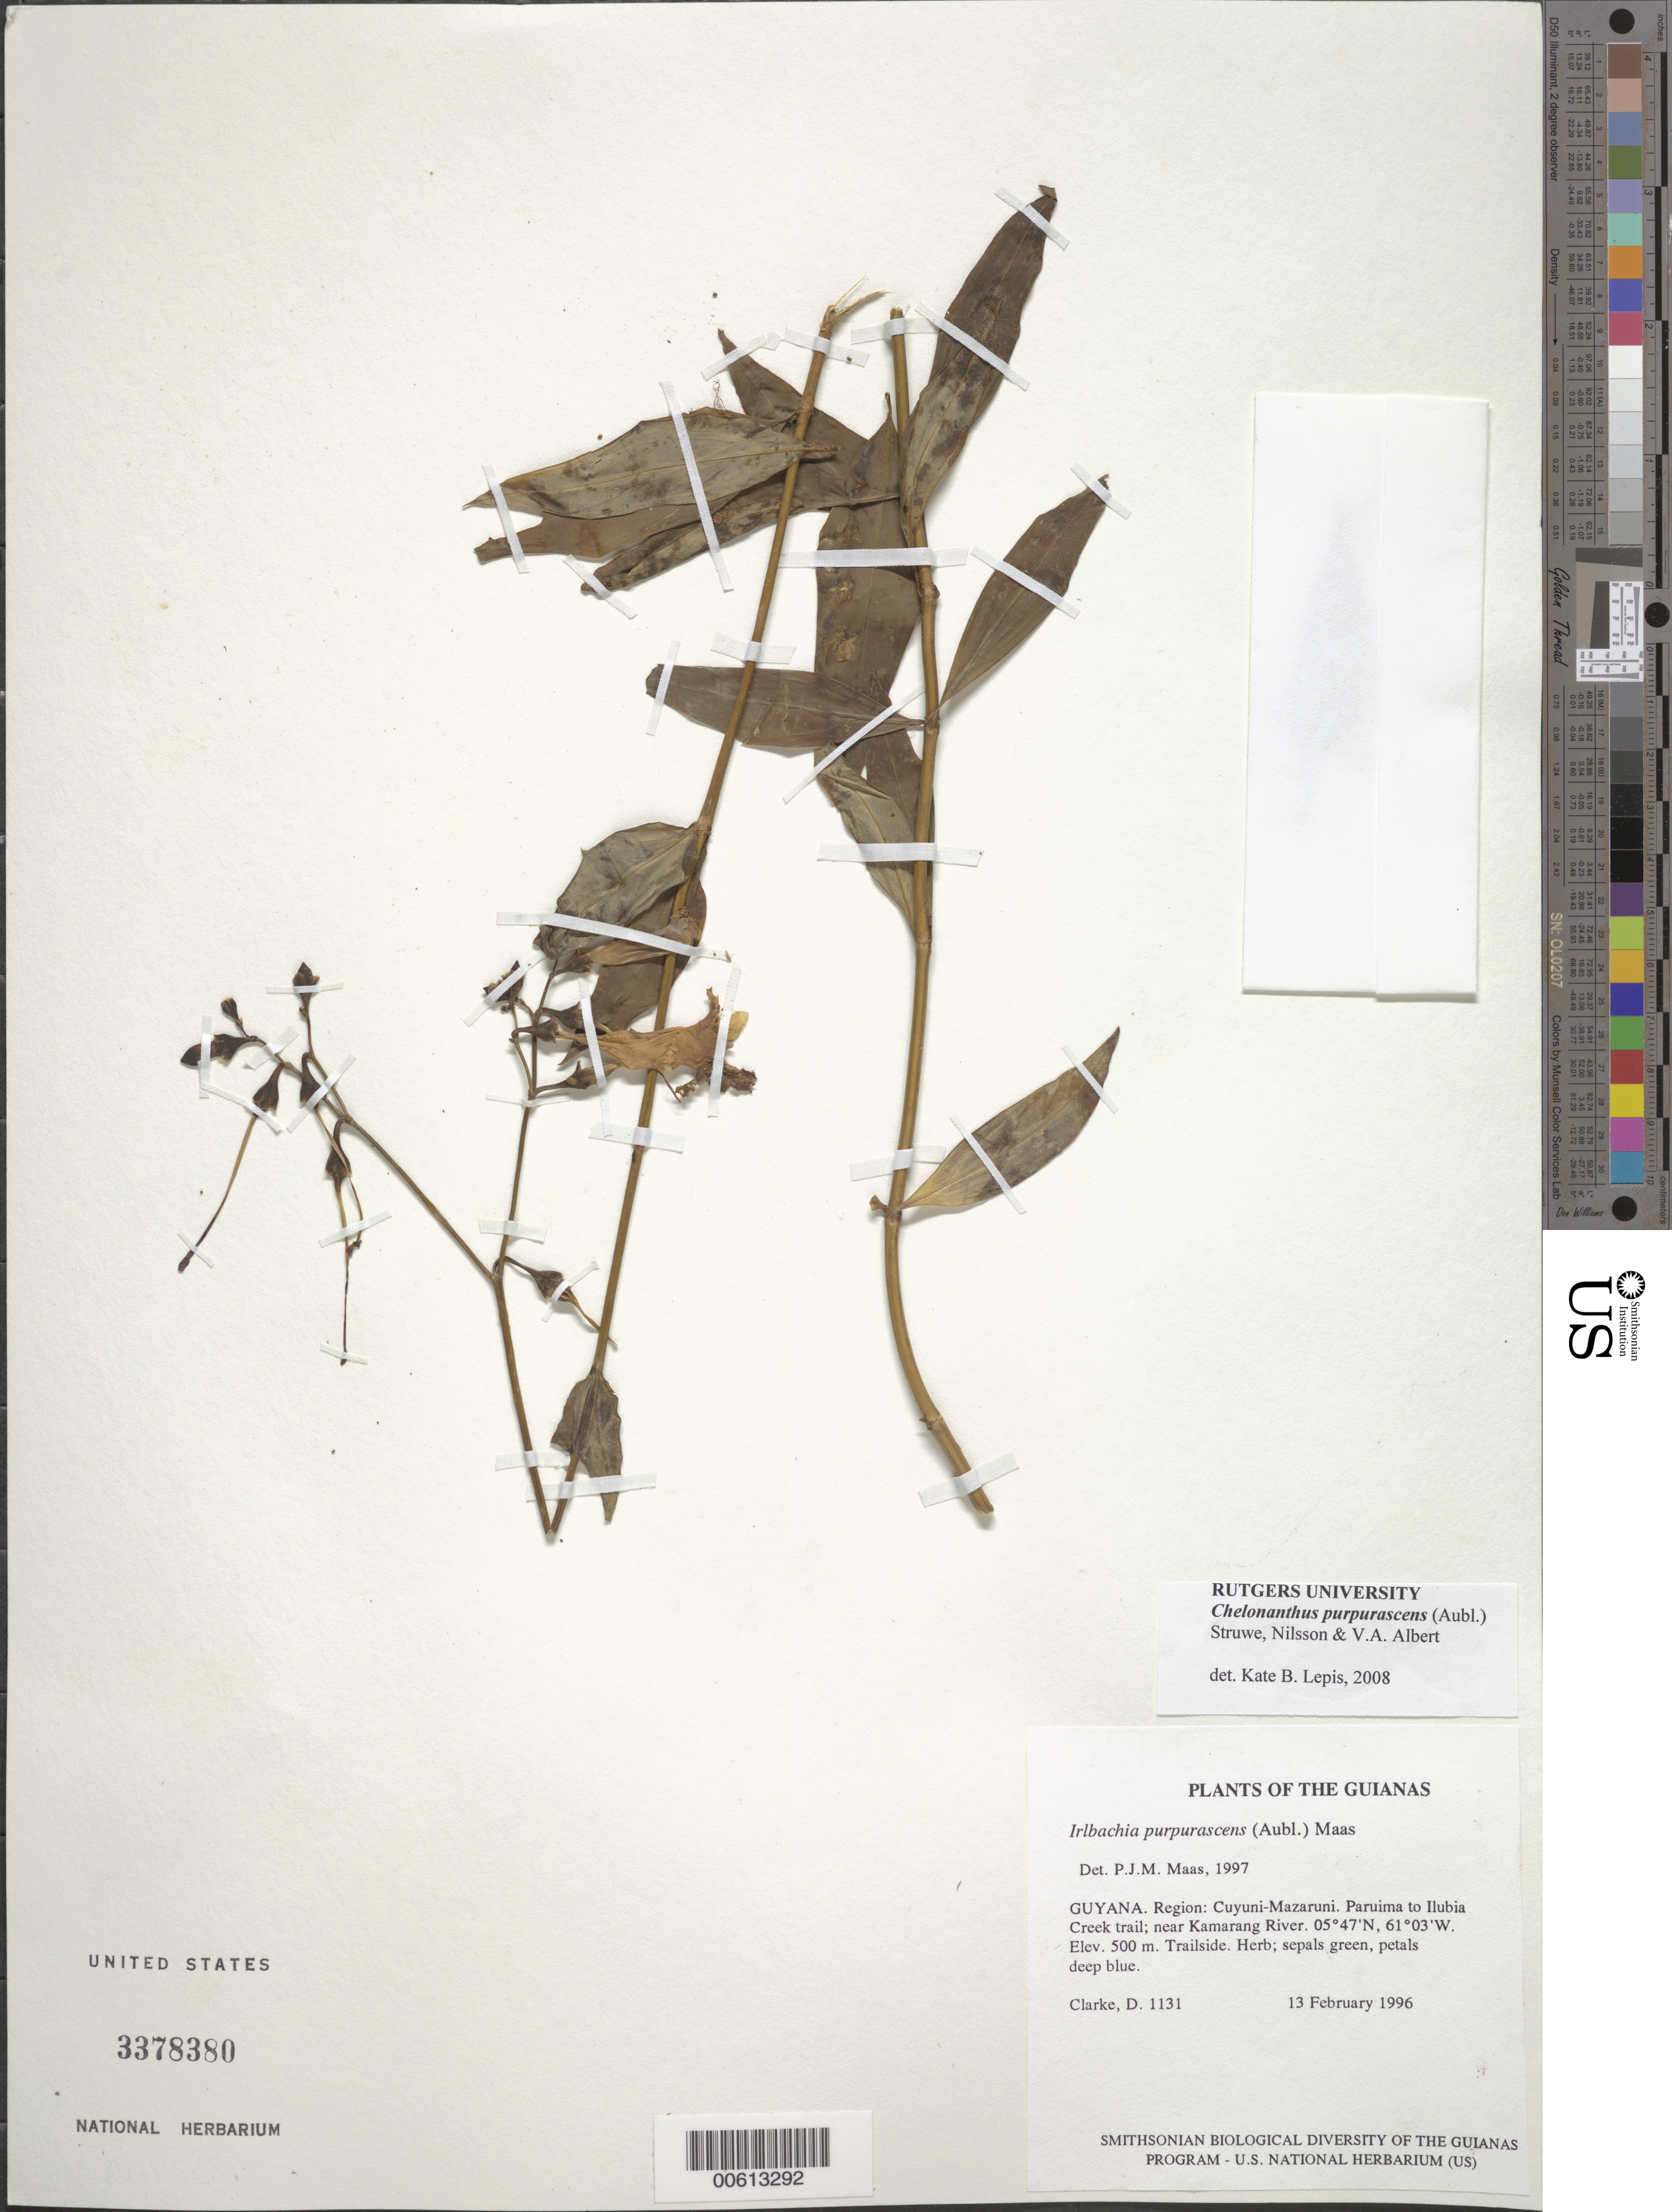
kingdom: Plantae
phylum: Tracheophyta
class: Magnoliopsida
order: Gentianales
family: Gentianaceae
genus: Irlbachia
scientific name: Irlbachia purpurascens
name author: (Aubl.) Maas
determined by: Maas, Paul J. M.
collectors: H. D. Clarke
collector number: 1131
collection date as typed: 13 February 1996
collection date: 1996-02-13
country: Guyana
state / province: Cuyuni-Mazaruni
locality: Paruima to Ilubia Creek trail; near Kamarang River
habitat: Trailside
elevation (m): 500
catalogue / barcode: US 3378380